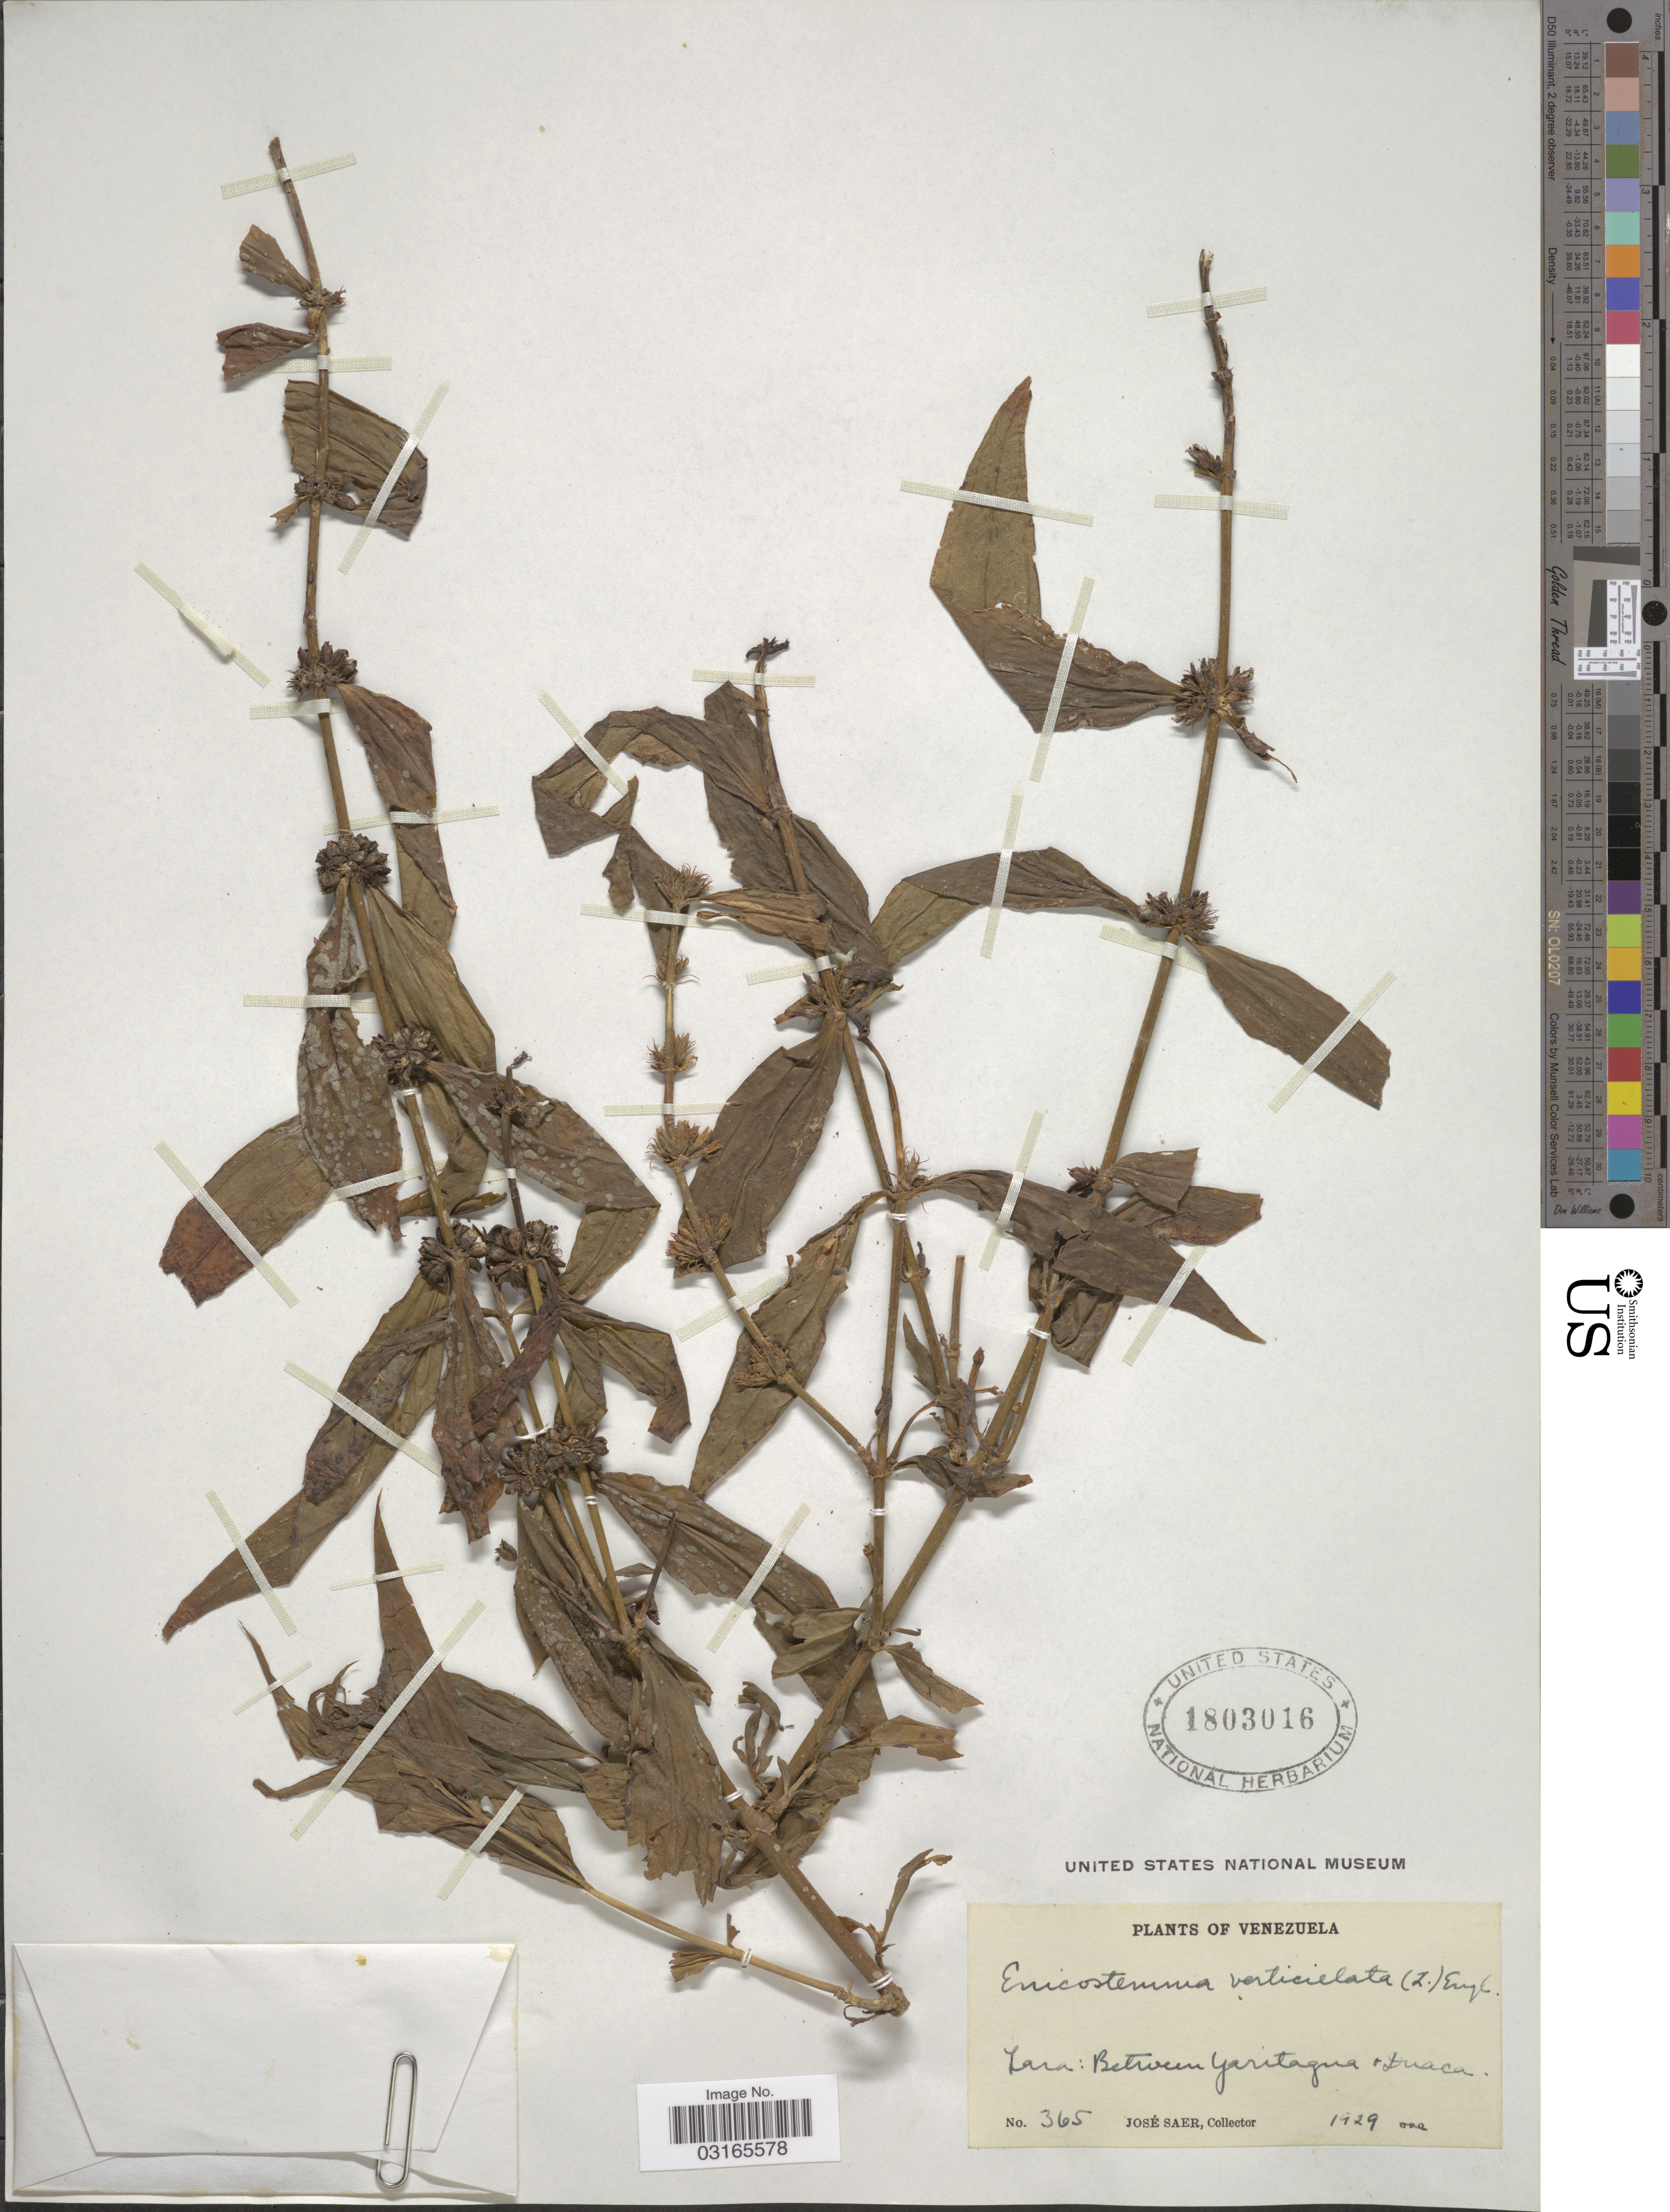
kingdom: Plantae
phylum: Tracheophyta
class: Magnoliopsida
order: Gentianales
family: Gentianaceae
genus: Enicostema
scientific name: Enicostema verticillatum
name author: (L.) Engl.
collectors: J. Saer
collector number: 365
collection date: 1929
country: Venezuela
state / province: Lara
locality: Between Yaritagua & Duaca.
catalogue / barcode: US 1803016